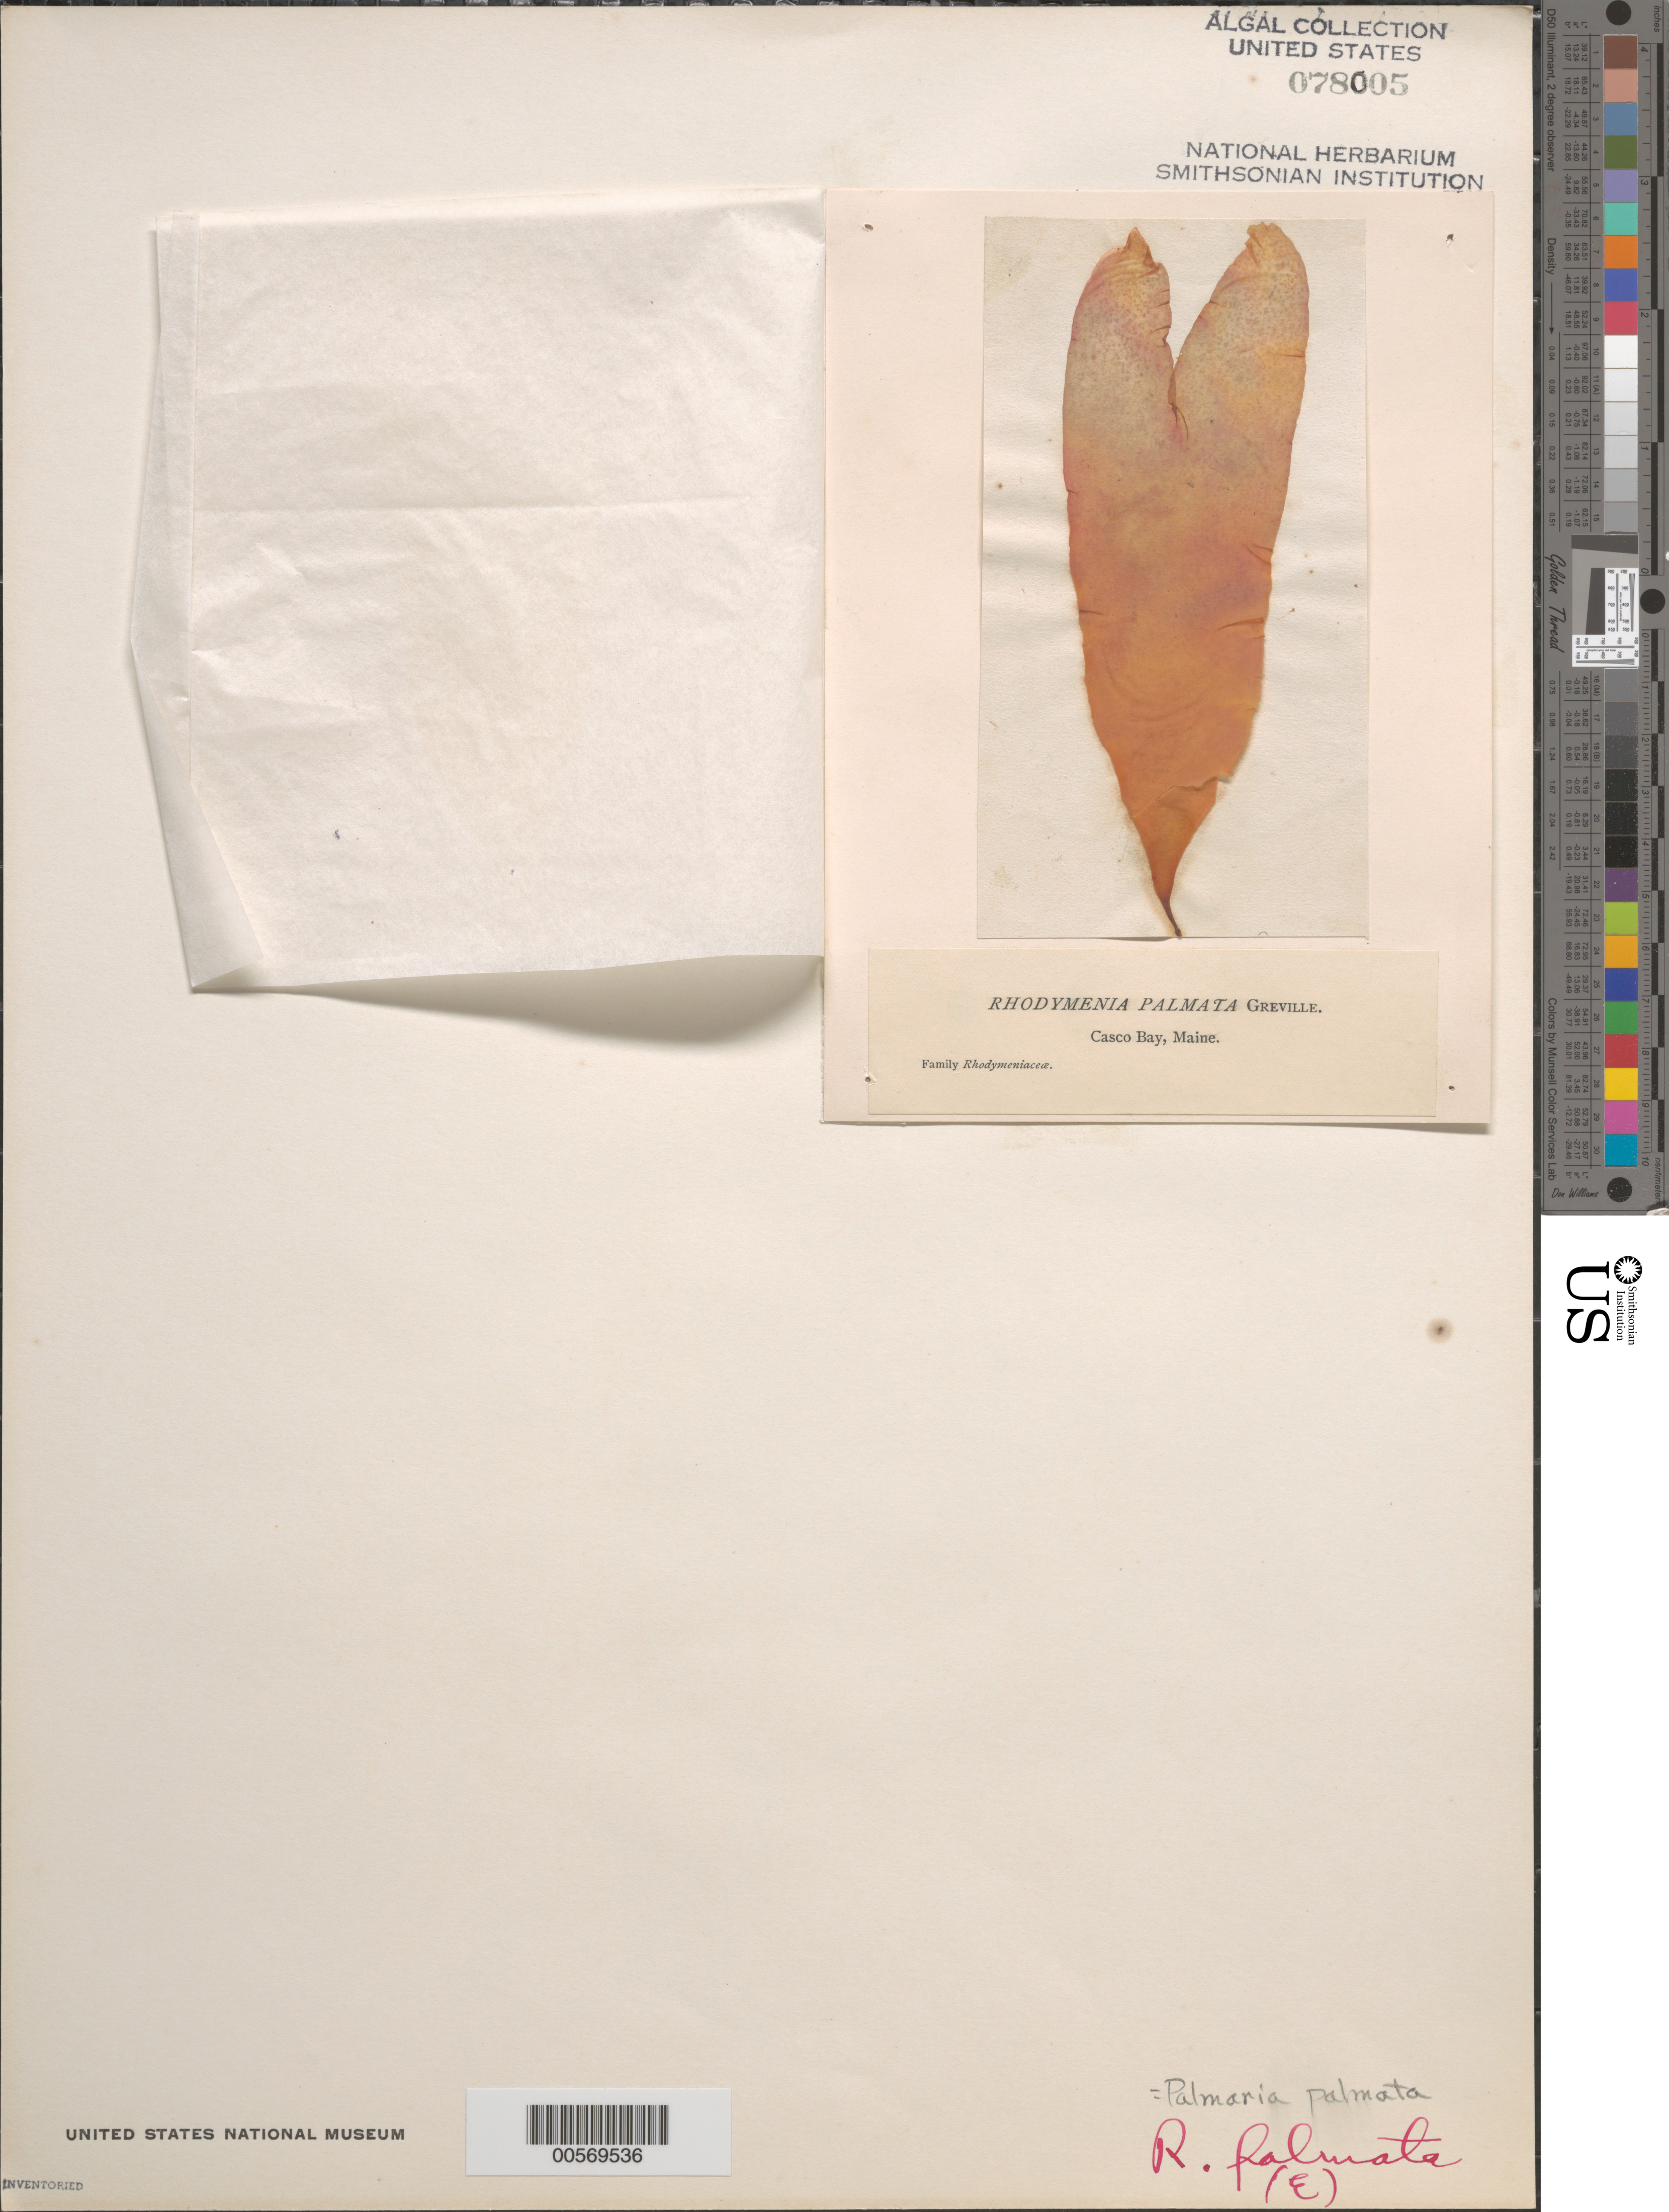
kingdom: Plantae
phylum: Rhodophyta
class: Florideophyceae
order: Palmariales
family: Palmariaceae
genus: Palmaria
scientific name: Palmaria palmata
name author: (L.) F. Weber & D. Mohr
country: United States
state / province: Maine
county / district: Cumberland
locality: Casco Bay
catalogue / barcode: US 78005